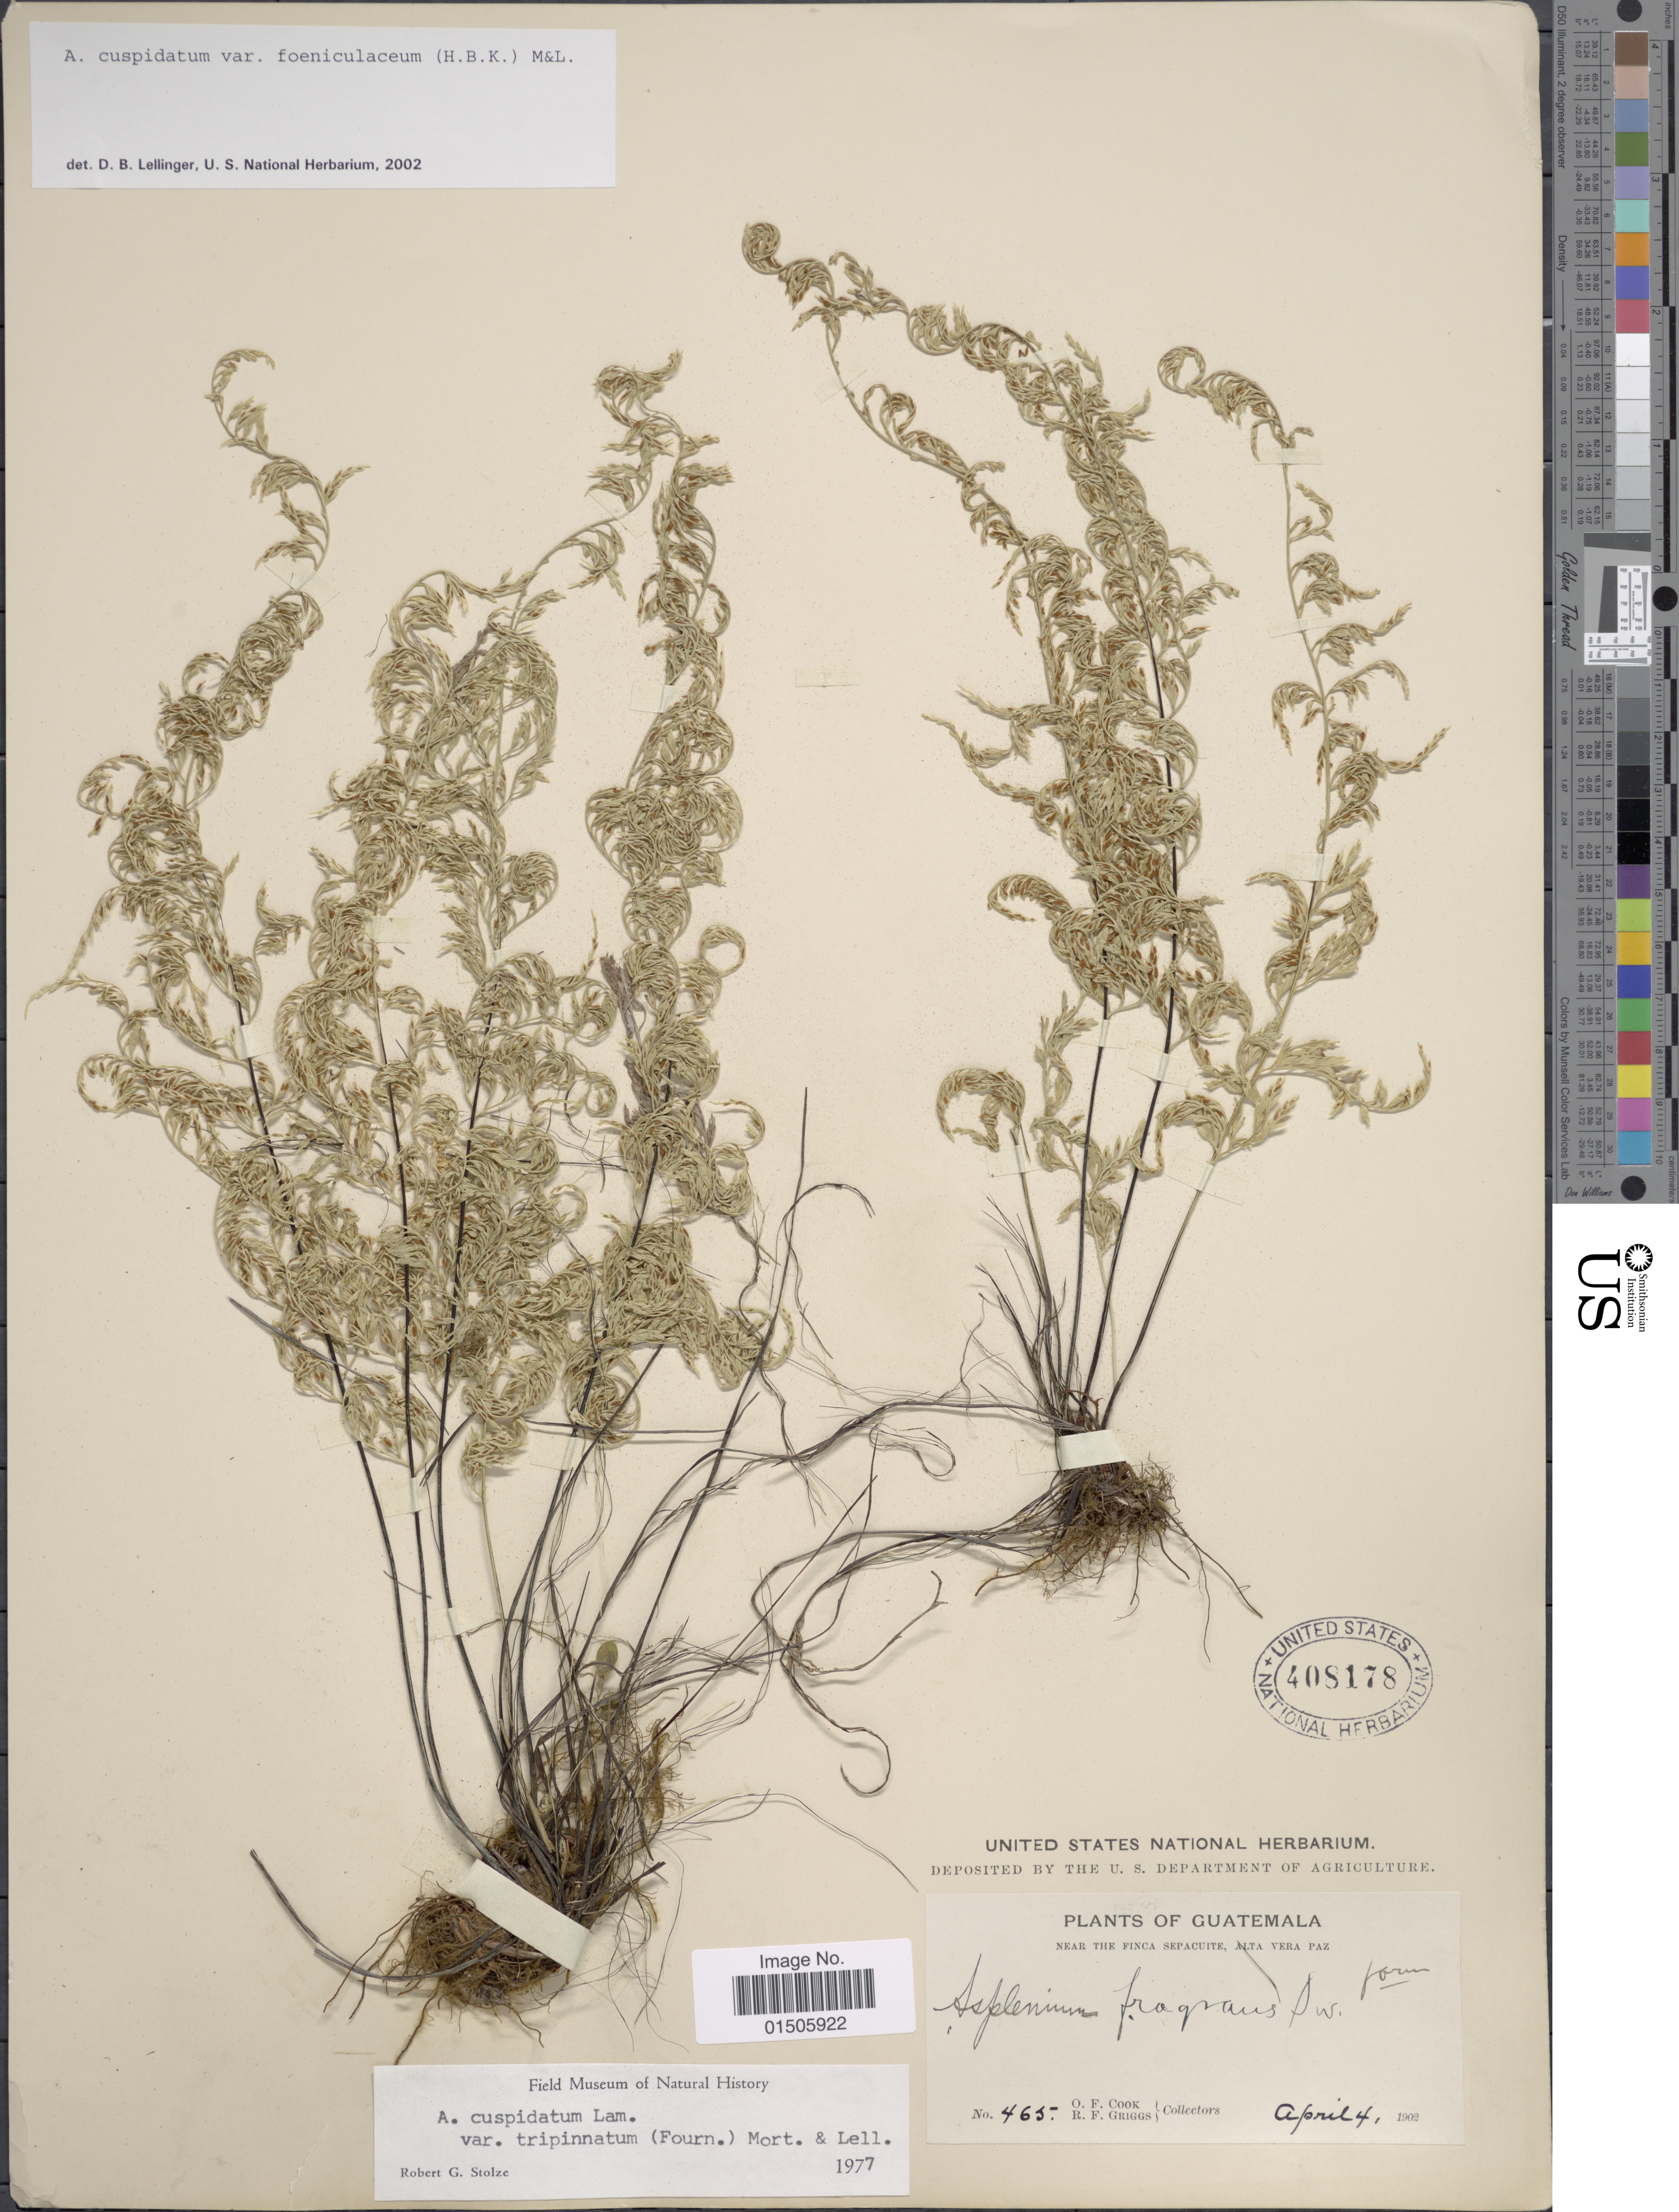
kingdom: Plantae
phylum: Tracheophyta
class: Polypodiopsida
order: Polypodiales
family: Aspleniaceae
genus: Asplenium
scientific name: Asplenium cuspidatum var. foeniculaceum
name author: (Kunth) C.V. Morton & Lellinger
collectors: O. F. Cook & R. F. Griggs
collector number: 465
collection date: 1902-04-04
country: Guatemala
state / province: Alta Verapaz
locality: Near the Finca Sepacuite. Alta Vera Paz.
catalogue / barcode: US 408178